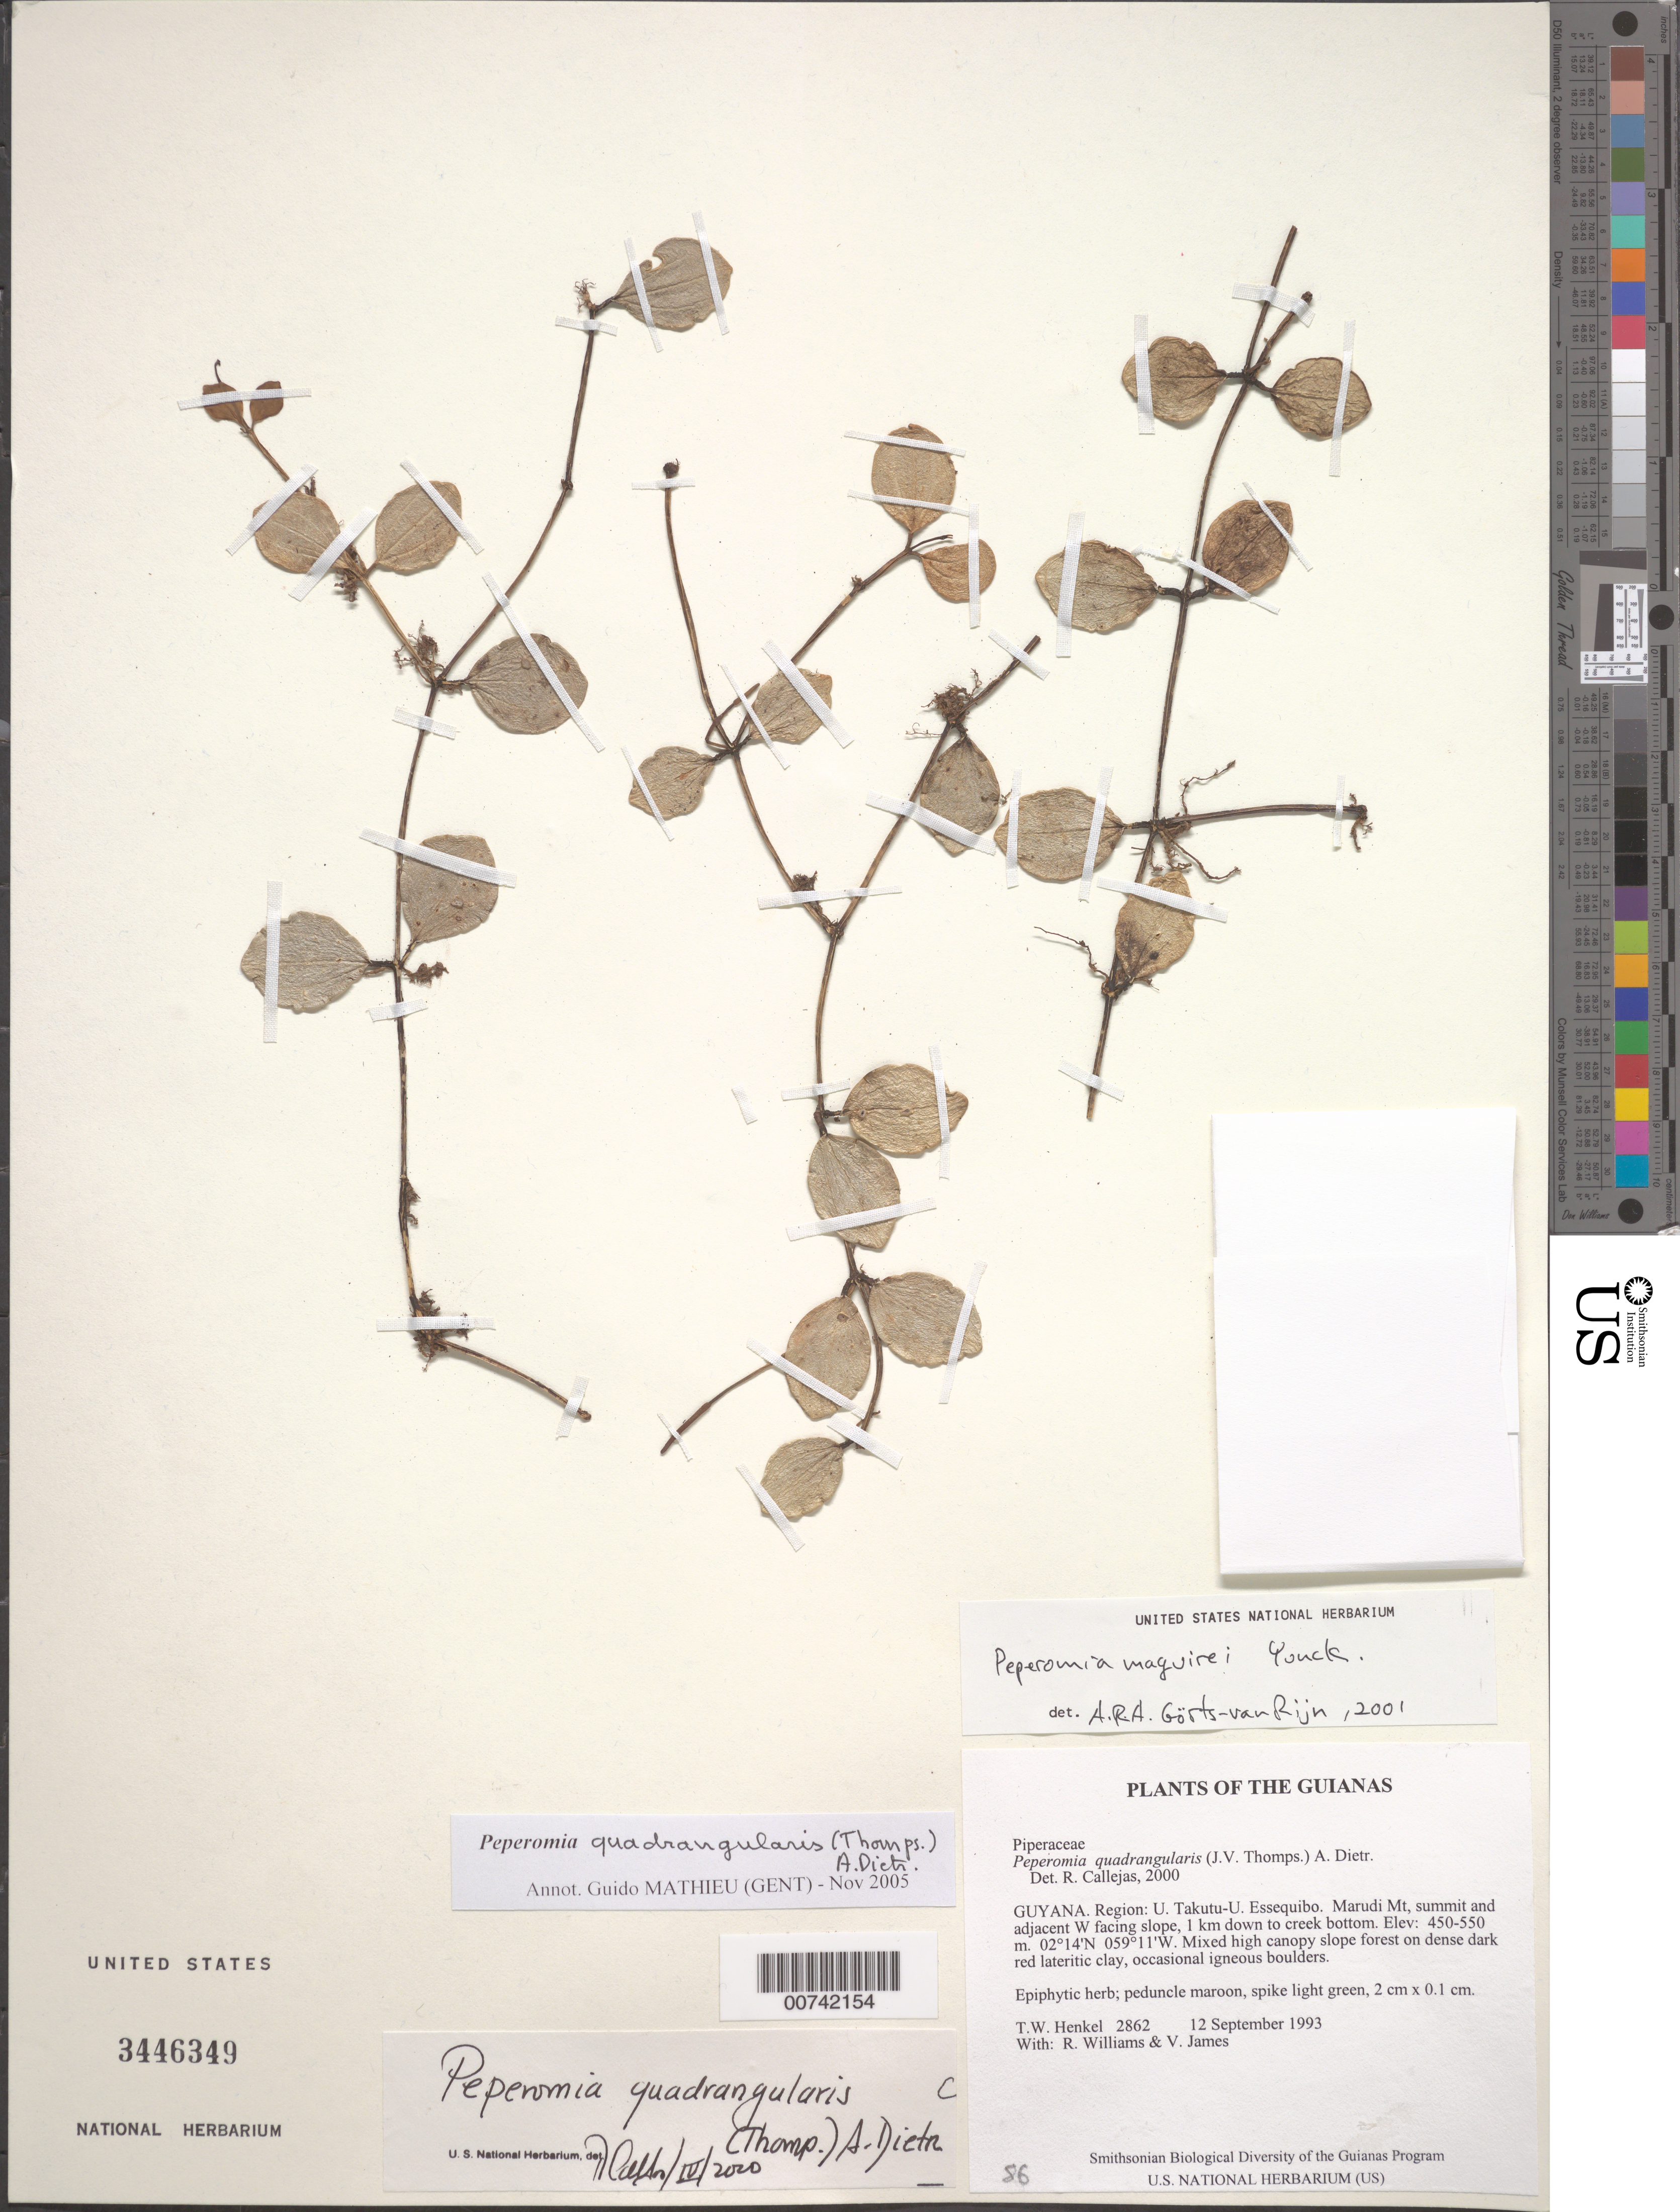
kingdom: Plantae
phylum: Tracheophyta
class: Magnoliopsida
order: Piperales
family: Piperaceae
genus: Peperomia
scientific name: Peperomia quadrangularis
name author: (J.V. Thomps.) A. Dietr.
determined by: Mathieu, Guido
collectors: T. Henkel, R. Williams & V. James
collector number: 2862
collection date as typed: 12 September 1993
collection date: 1993-09-12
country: Guyana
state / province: U. Takutu-U. Essequibo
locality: Marudi Mt, summit and adjacent W facing slope, 1 km down to creek bottom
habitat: Mixed high canopy slope forest on dense dark red lateritic clay, occasional igneous boulders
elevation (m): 450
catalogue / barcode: US 3446349